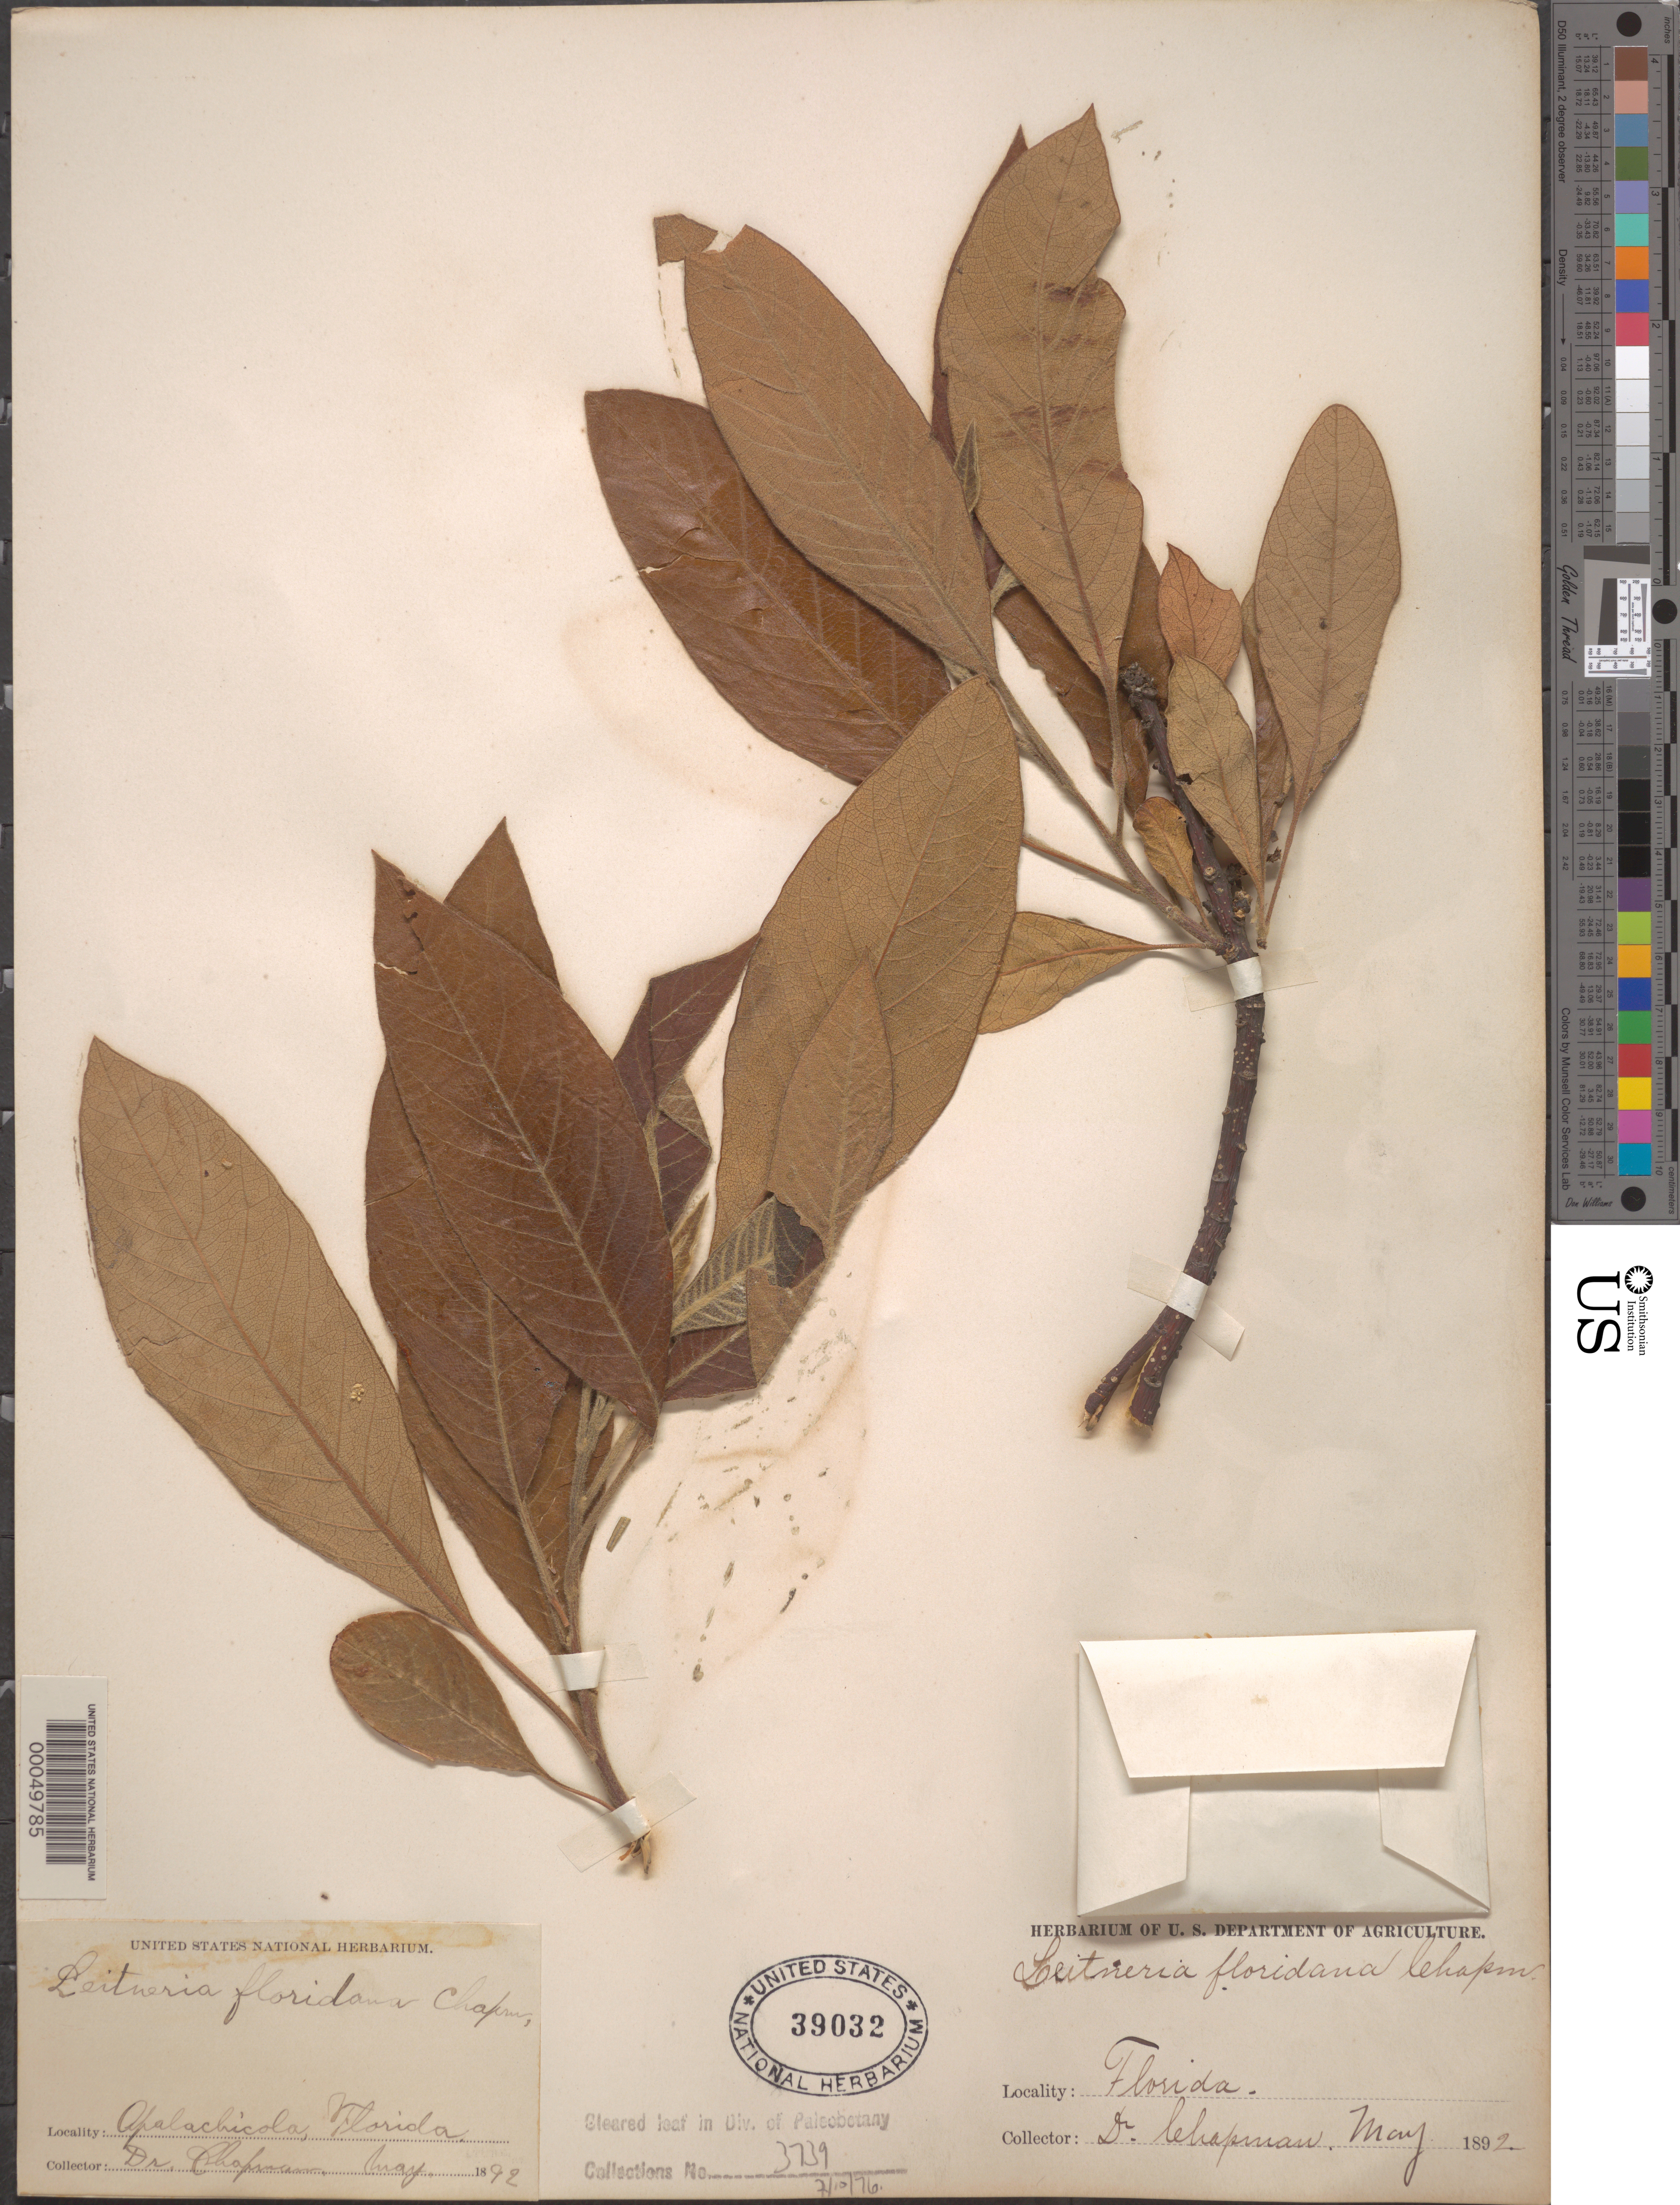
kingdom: Plantae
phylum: Tracheophyta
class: Magnoliopsida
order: Sapindales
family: Simaroubaceae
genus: Leitneria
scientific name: Leitneria floridana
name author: Chapm.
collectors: A. W. Chapman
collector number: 3739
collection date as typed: May 1892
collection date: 1892-05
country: United States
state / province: Florida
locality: Apalachicola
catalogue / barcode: US 39032